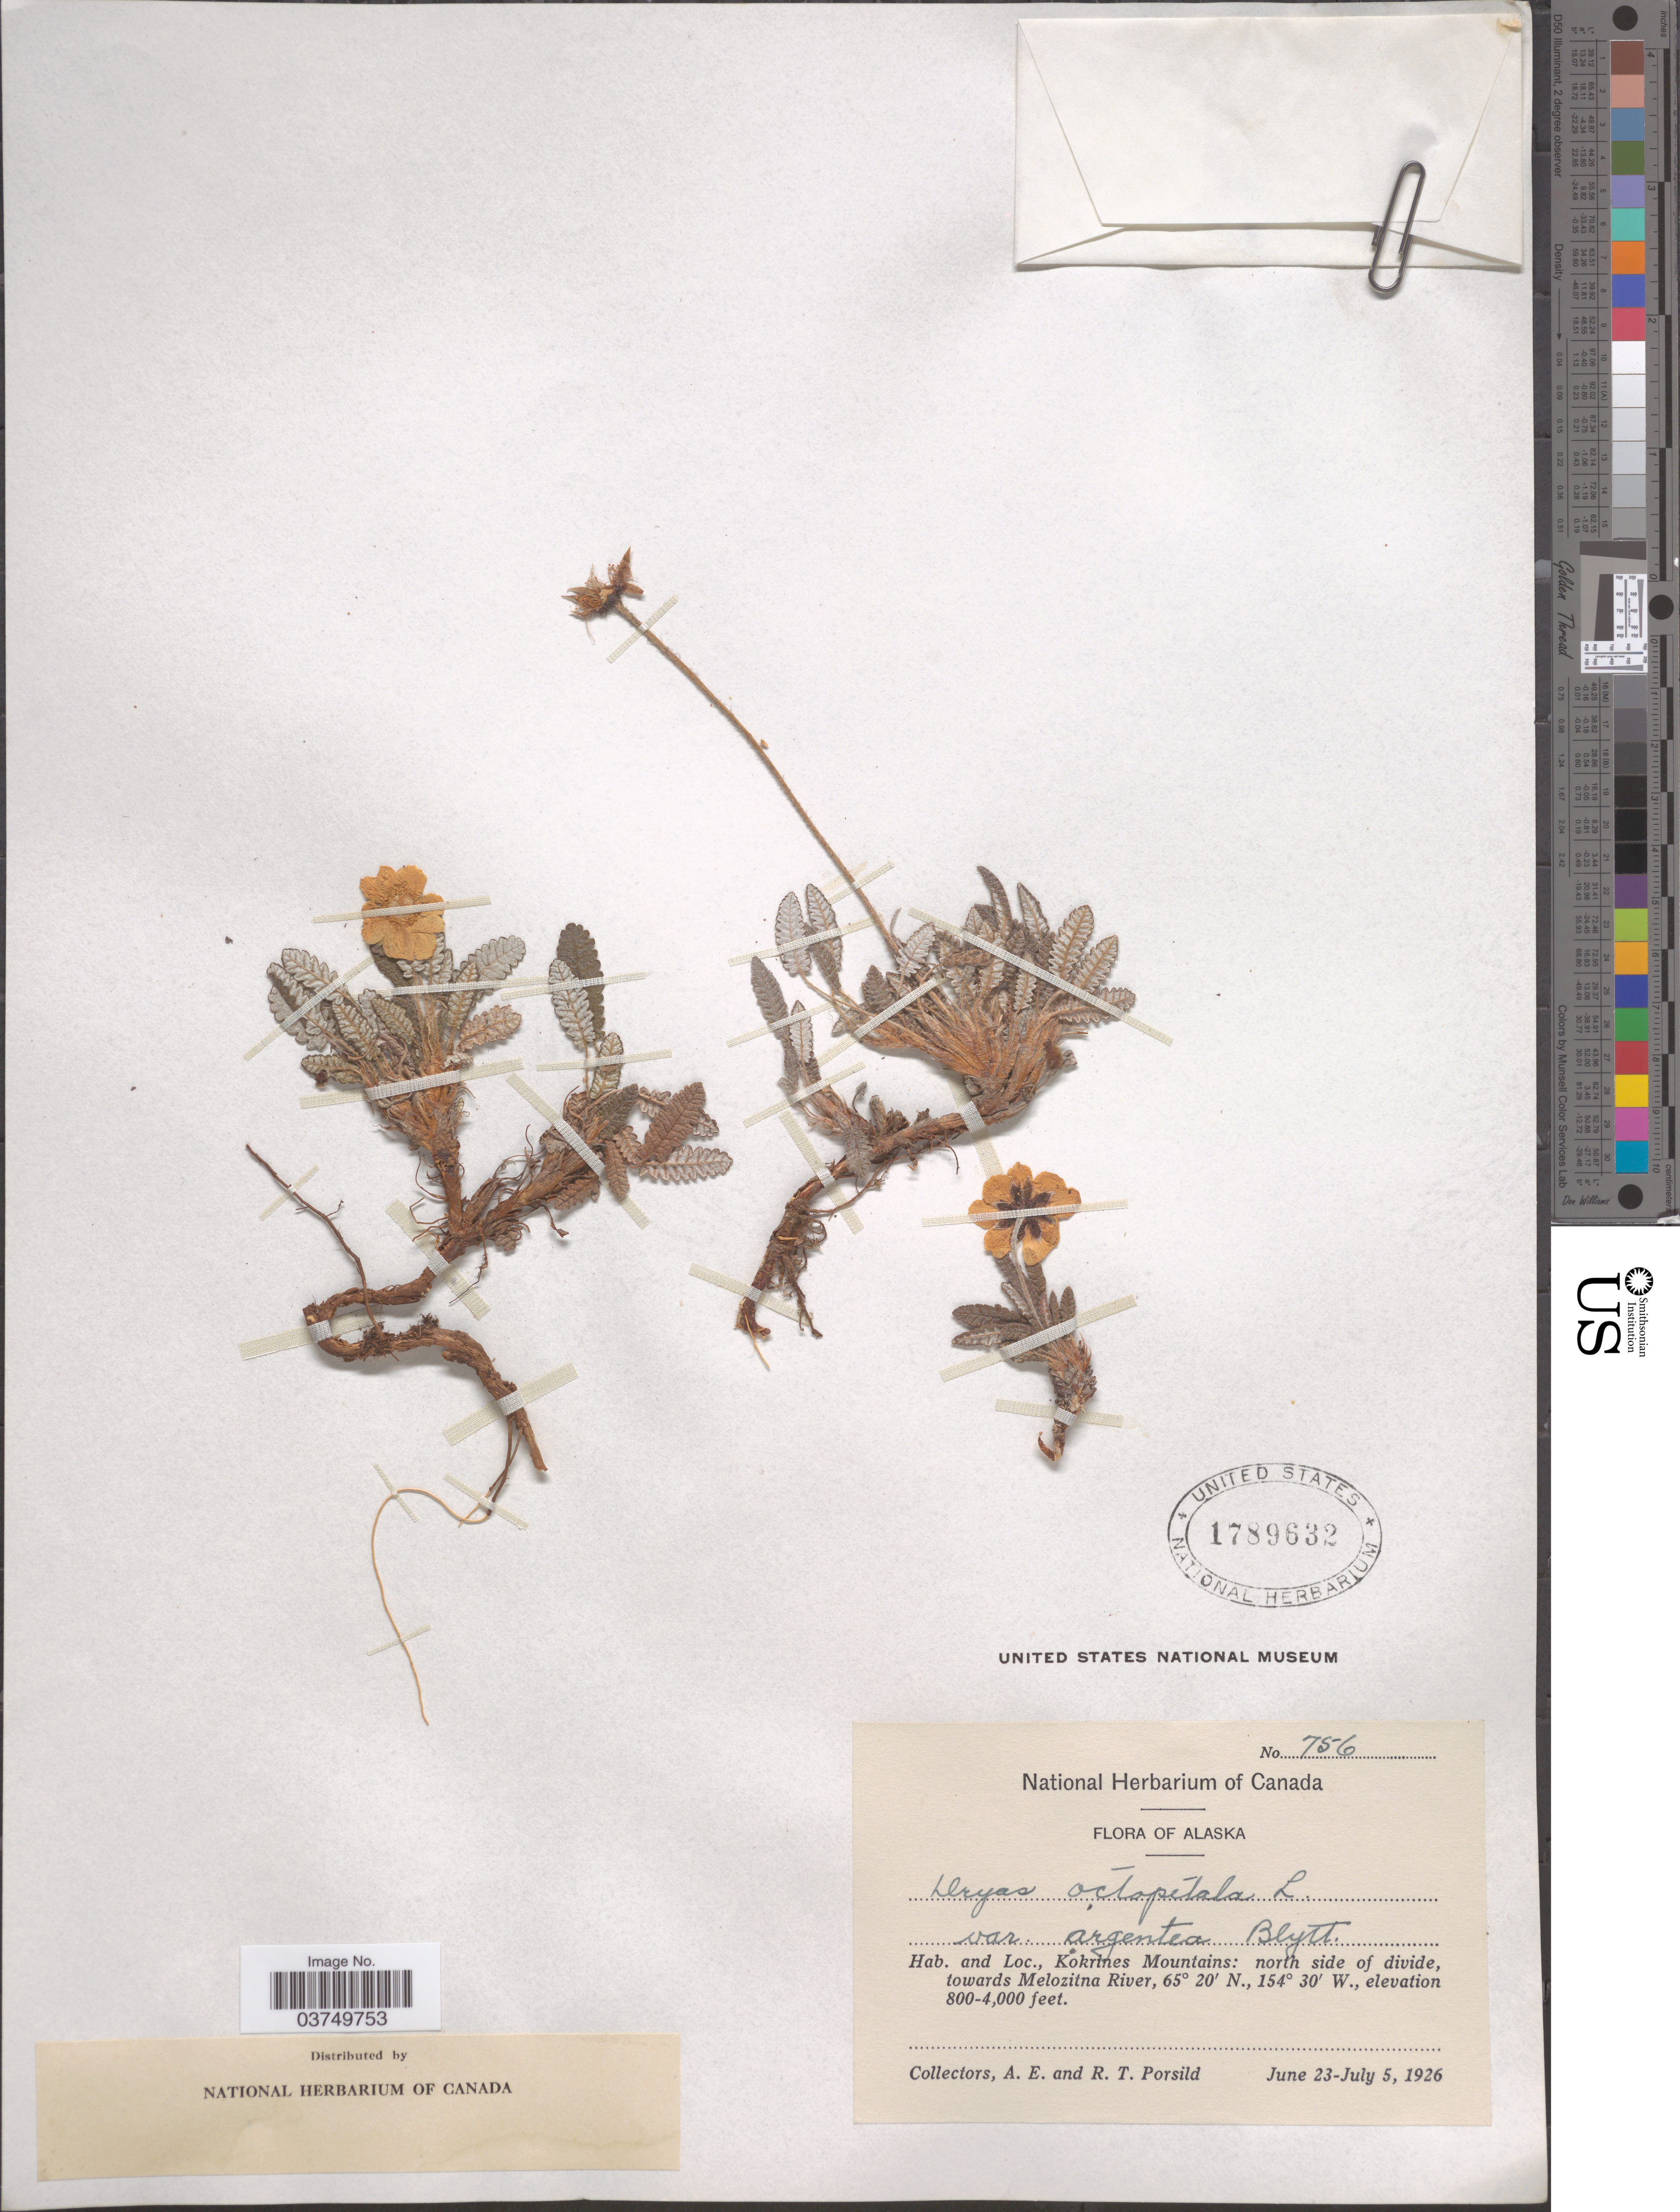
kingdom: Plantae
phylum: Tracheophyta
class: Magnoliopsida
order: Rosales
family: Rosaceae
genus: Dryas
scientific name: Dryas octopetala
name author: L.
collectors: A. E. Porsild & R. T. Porsild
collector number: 756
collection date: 1926-06-23/1926-07-05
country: United States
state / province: Alaska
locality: Kokrines Mountains: north side of divide, towards Melozitna River.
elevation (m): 244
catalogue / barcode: US 1789632